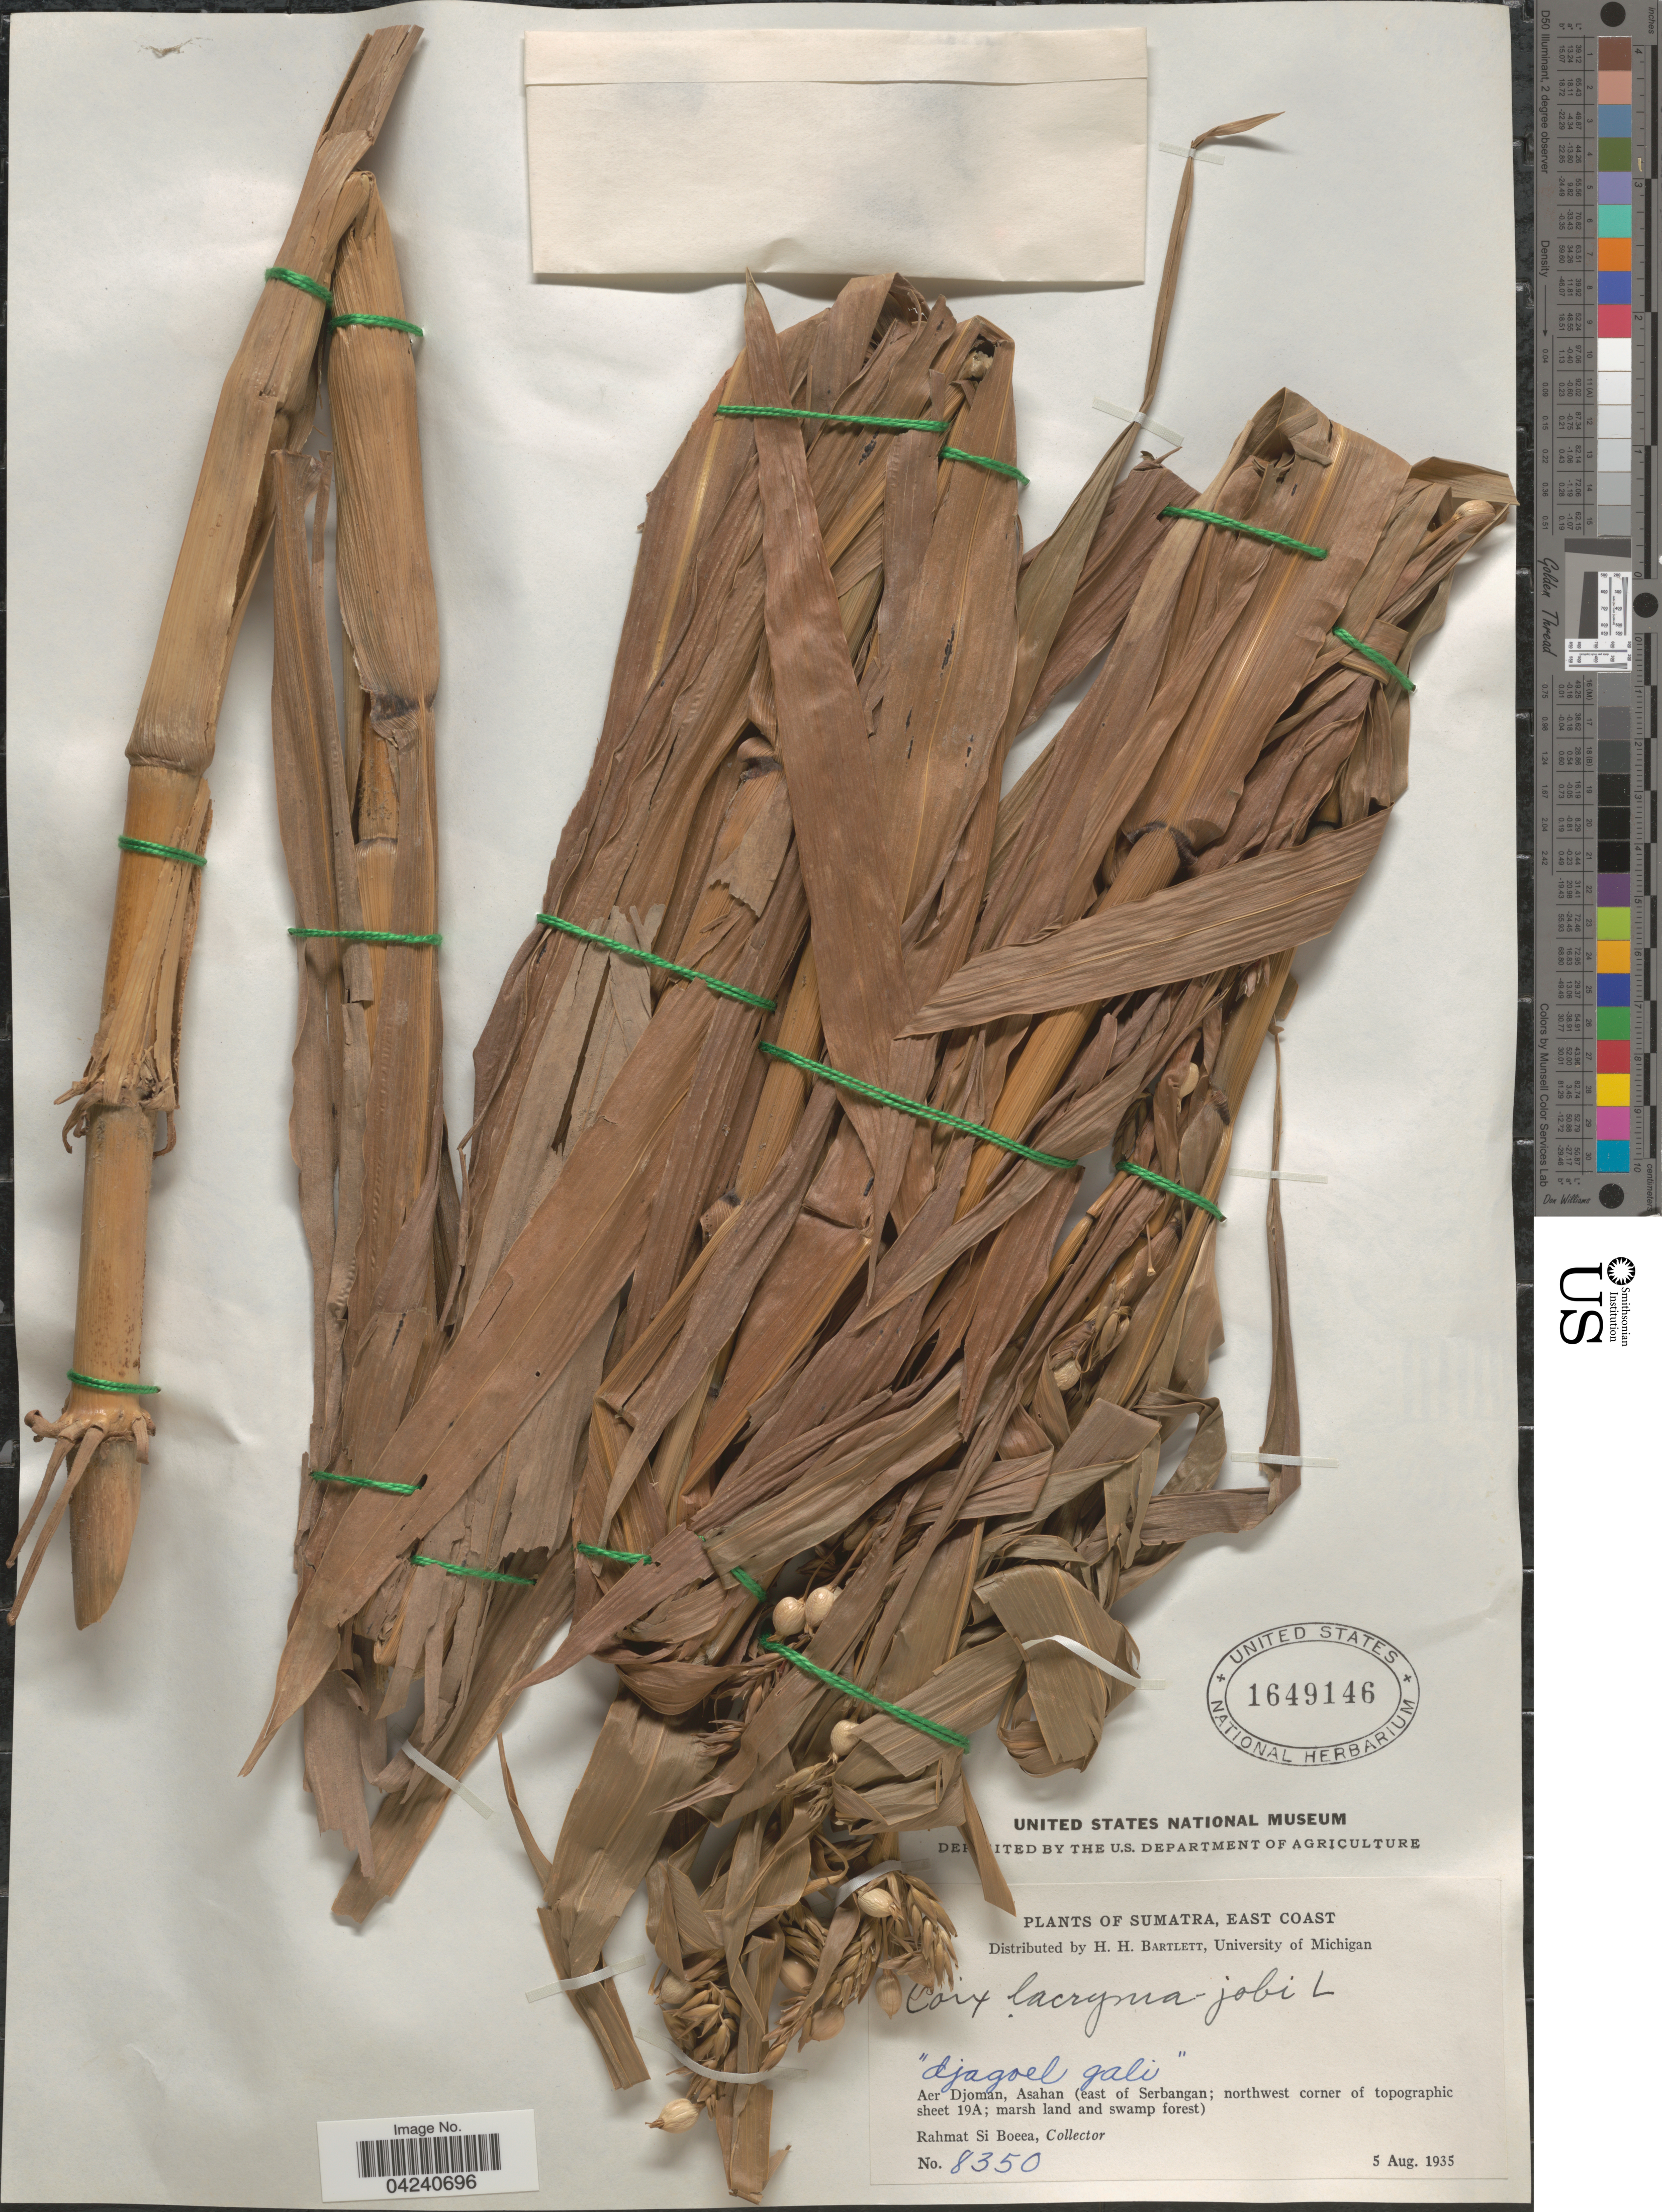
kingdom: Plantae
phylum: Tracheophyta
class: Liliopsida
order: Poales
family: Poaceae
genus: Coix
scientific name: Coix lacryma-jobi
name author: L.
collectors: Rahmat Si Boeea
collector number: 8350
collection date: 1935-08-05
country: Indonesia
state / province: Sumatra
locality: East Coast. Aer Djoman, Asahan (east of Serbangan; northwest corner of topographic sheet 19A).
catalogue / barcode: US 1649146